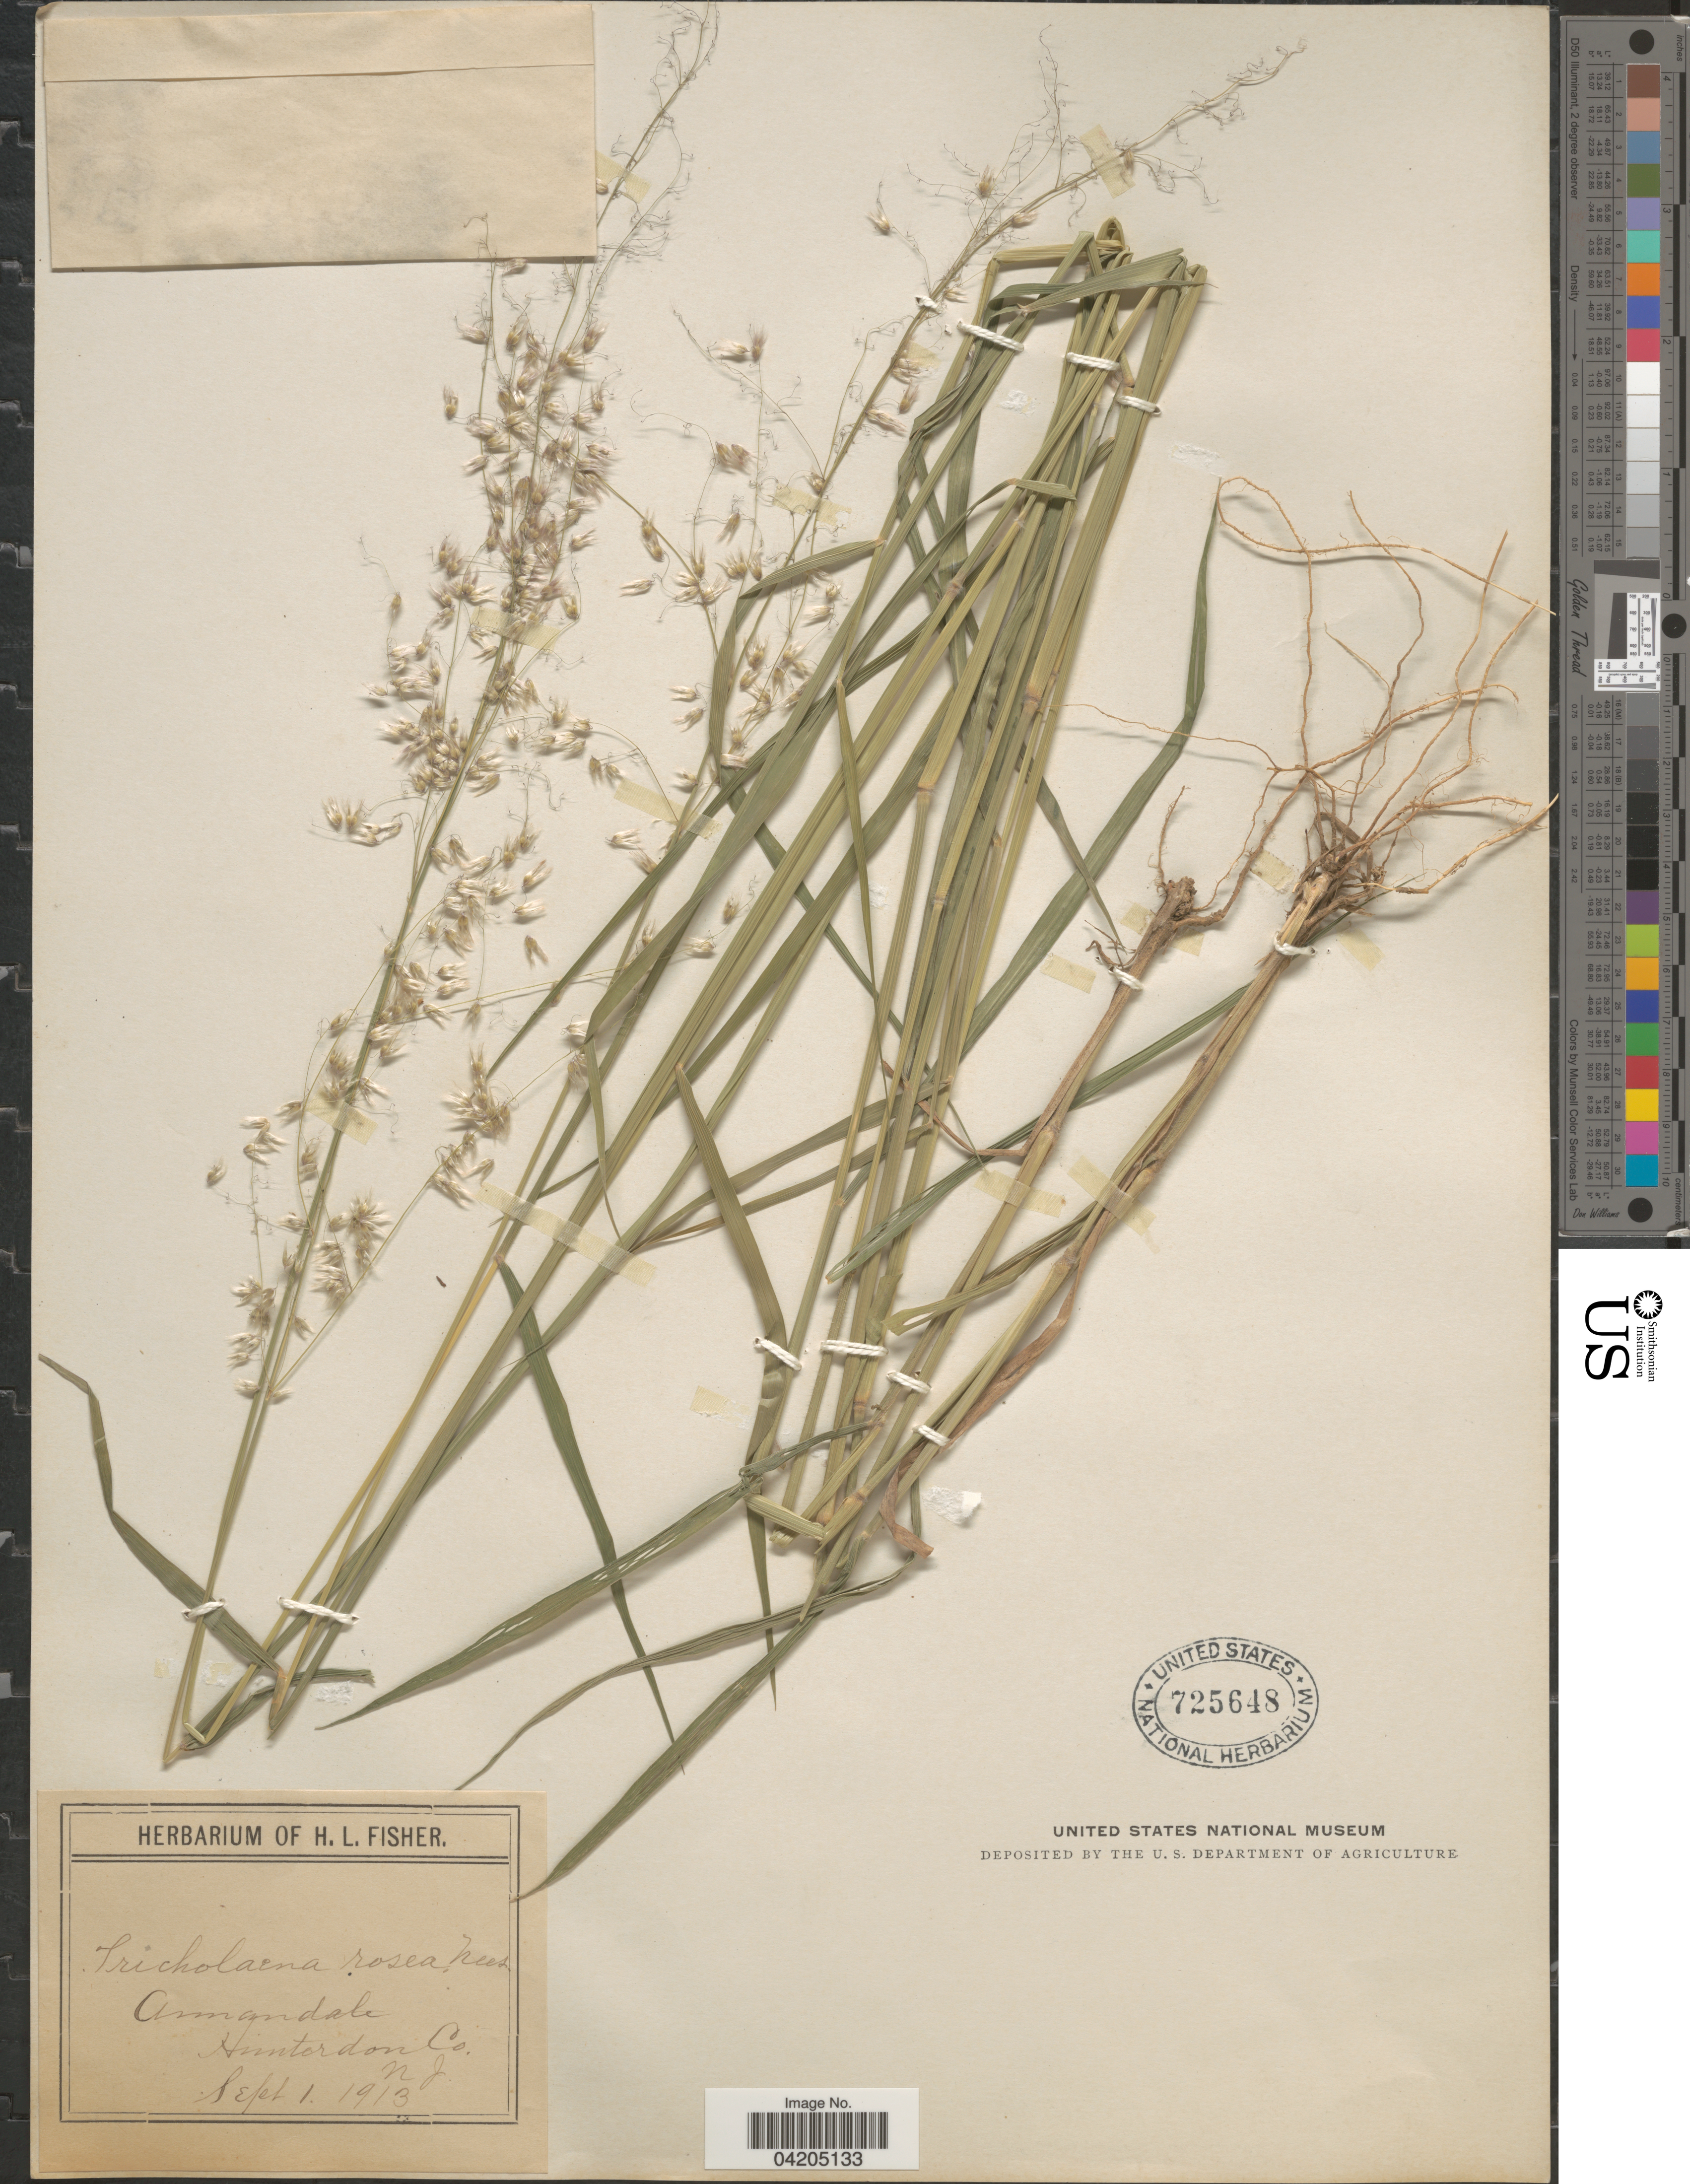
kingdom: Plantae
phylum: Tracheophyta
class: Liliopsida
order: Poales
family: Poaceae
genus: Melinis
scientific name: Melinis repens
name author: (Willd.) Zizka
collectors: ex herb. of H. L. Fisher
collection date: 1913-09-01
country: United States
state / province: New Jersey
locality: Annandale. Hunterdon Co.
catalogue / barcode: US 725648